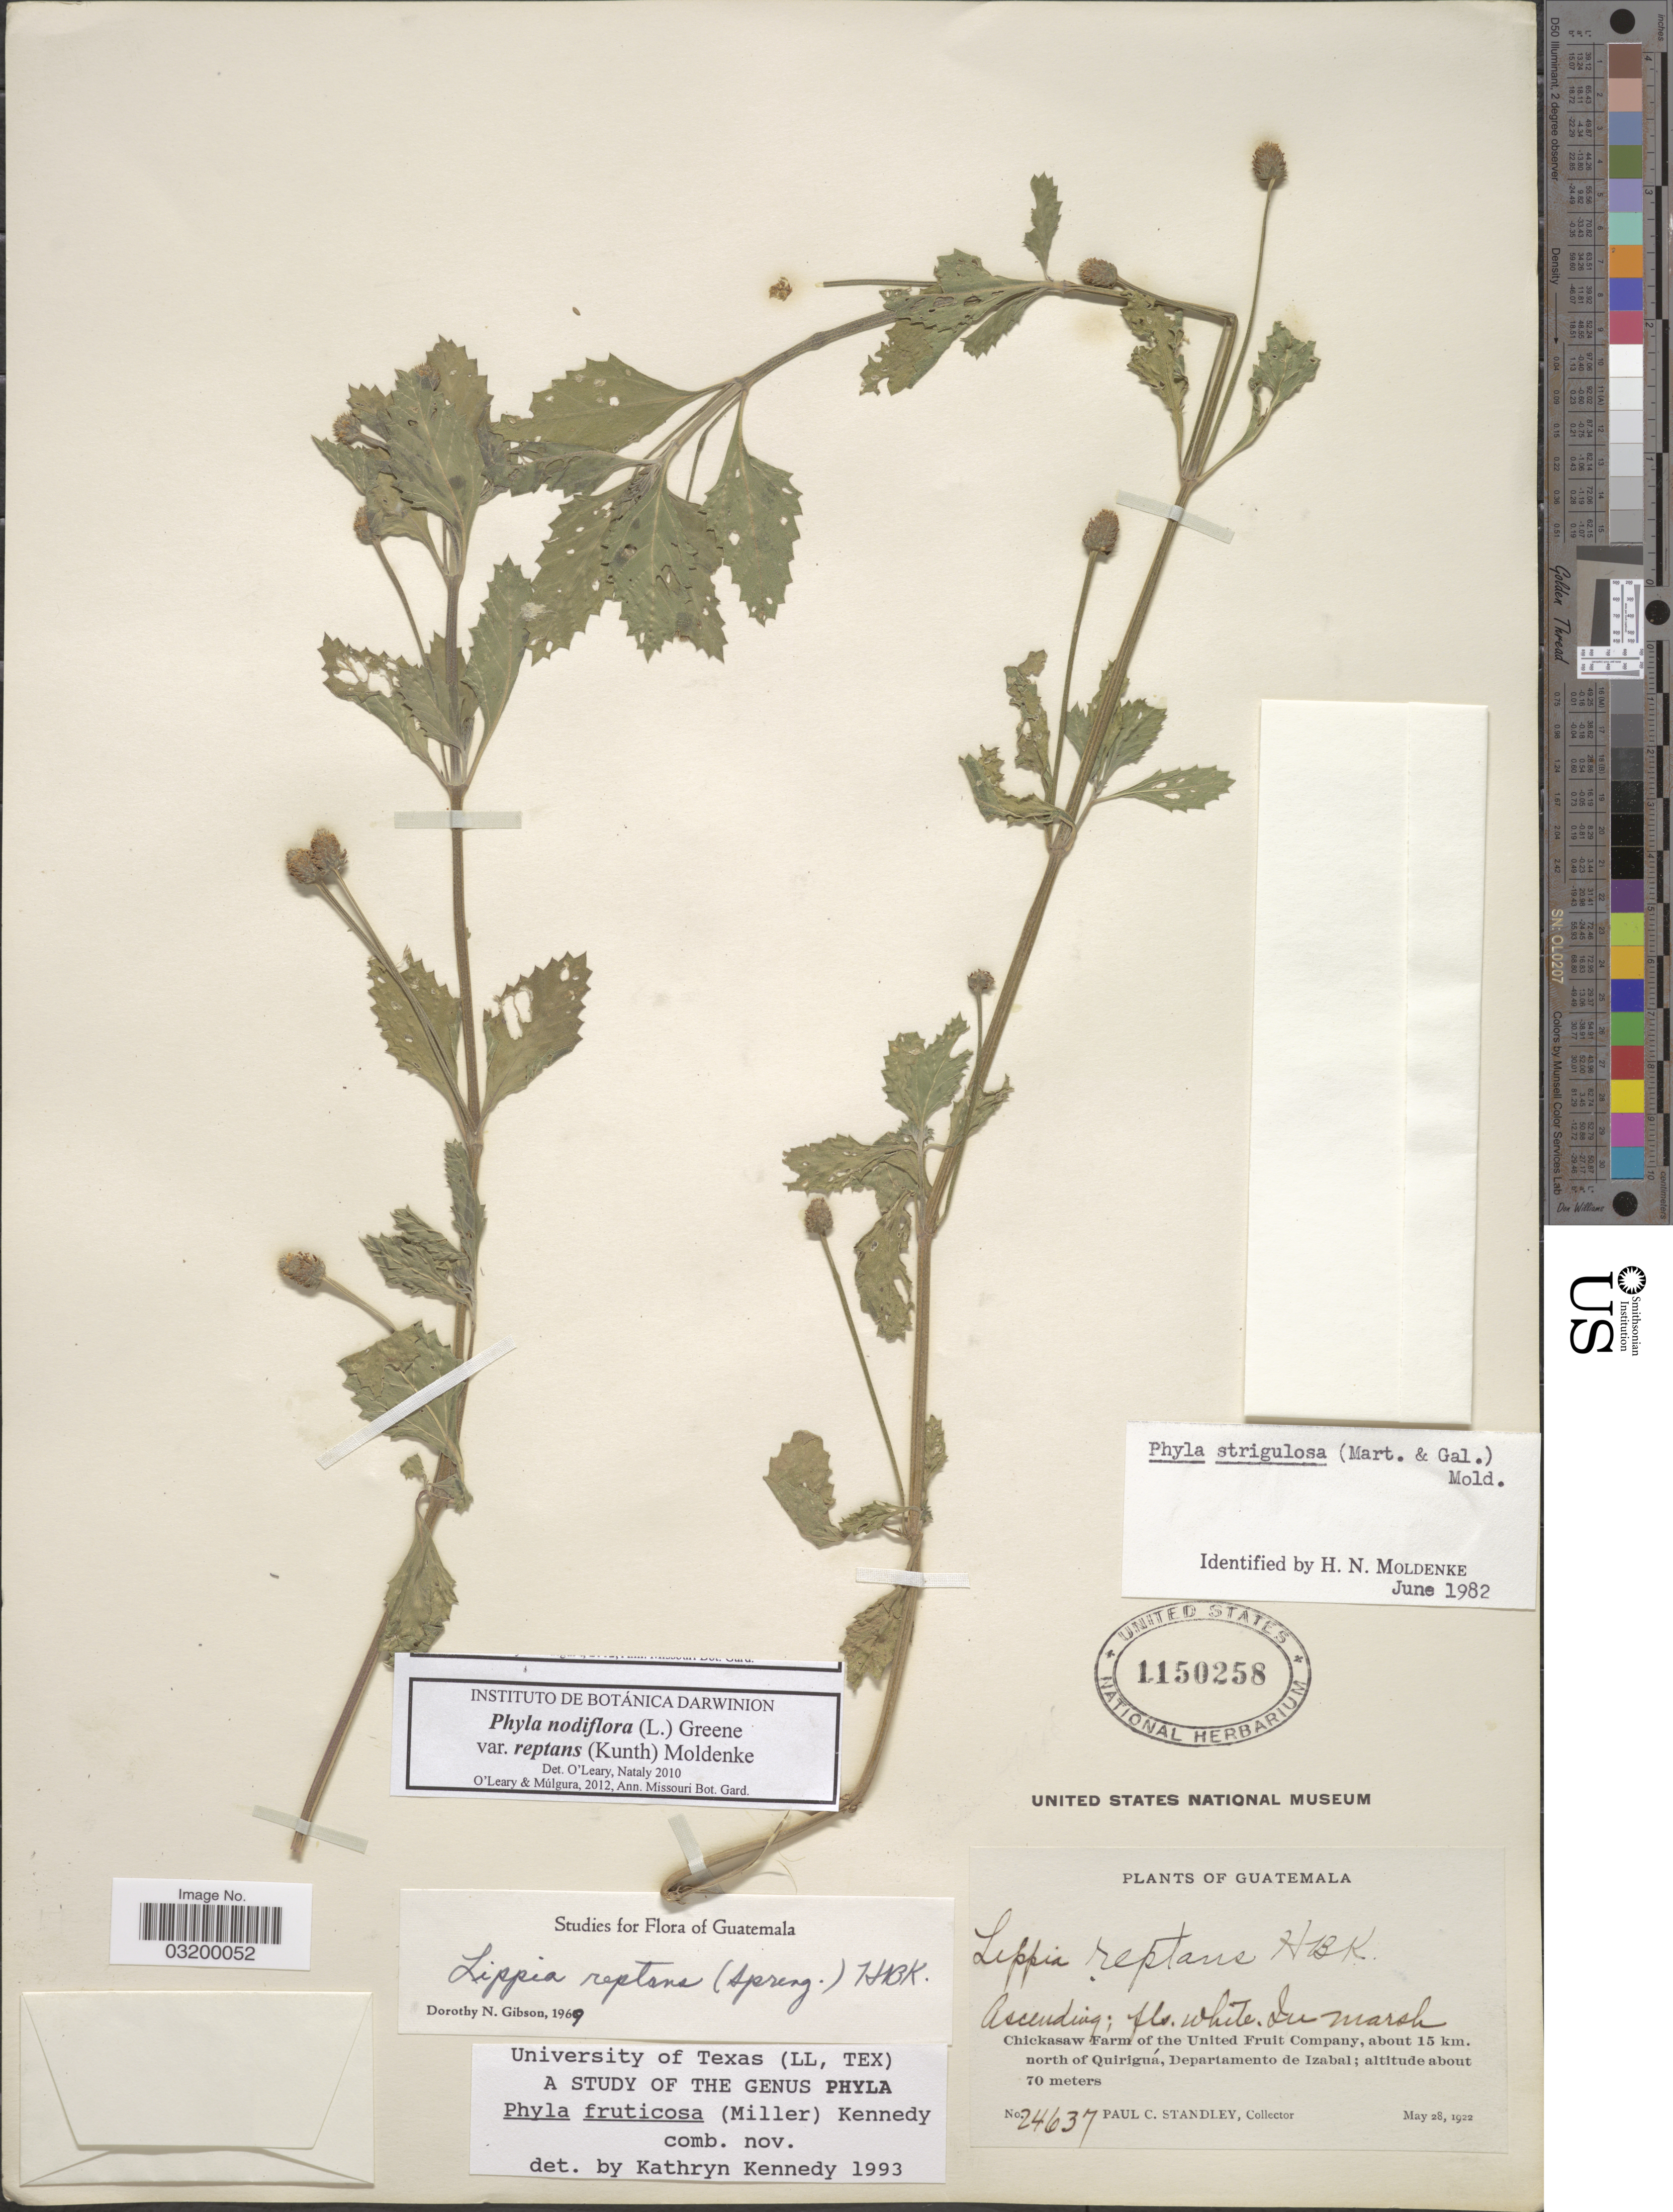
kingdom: Plantae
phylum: Tracheophyta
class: Magnoliopsida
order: Lamiales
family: Verbenaceae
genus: Phyla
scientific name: Phyla nodiflora var. reptans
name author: (Kunth) Moldenke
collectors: P. C. Standley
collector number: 24637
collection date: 1922-05-28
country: Guatemala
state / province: Izabal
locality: Chickasaw Farm of the United Fruit Company, about 15 km. north of Quiriguá, Departamento de Izabal.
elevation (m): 70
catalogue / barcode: US 1150258